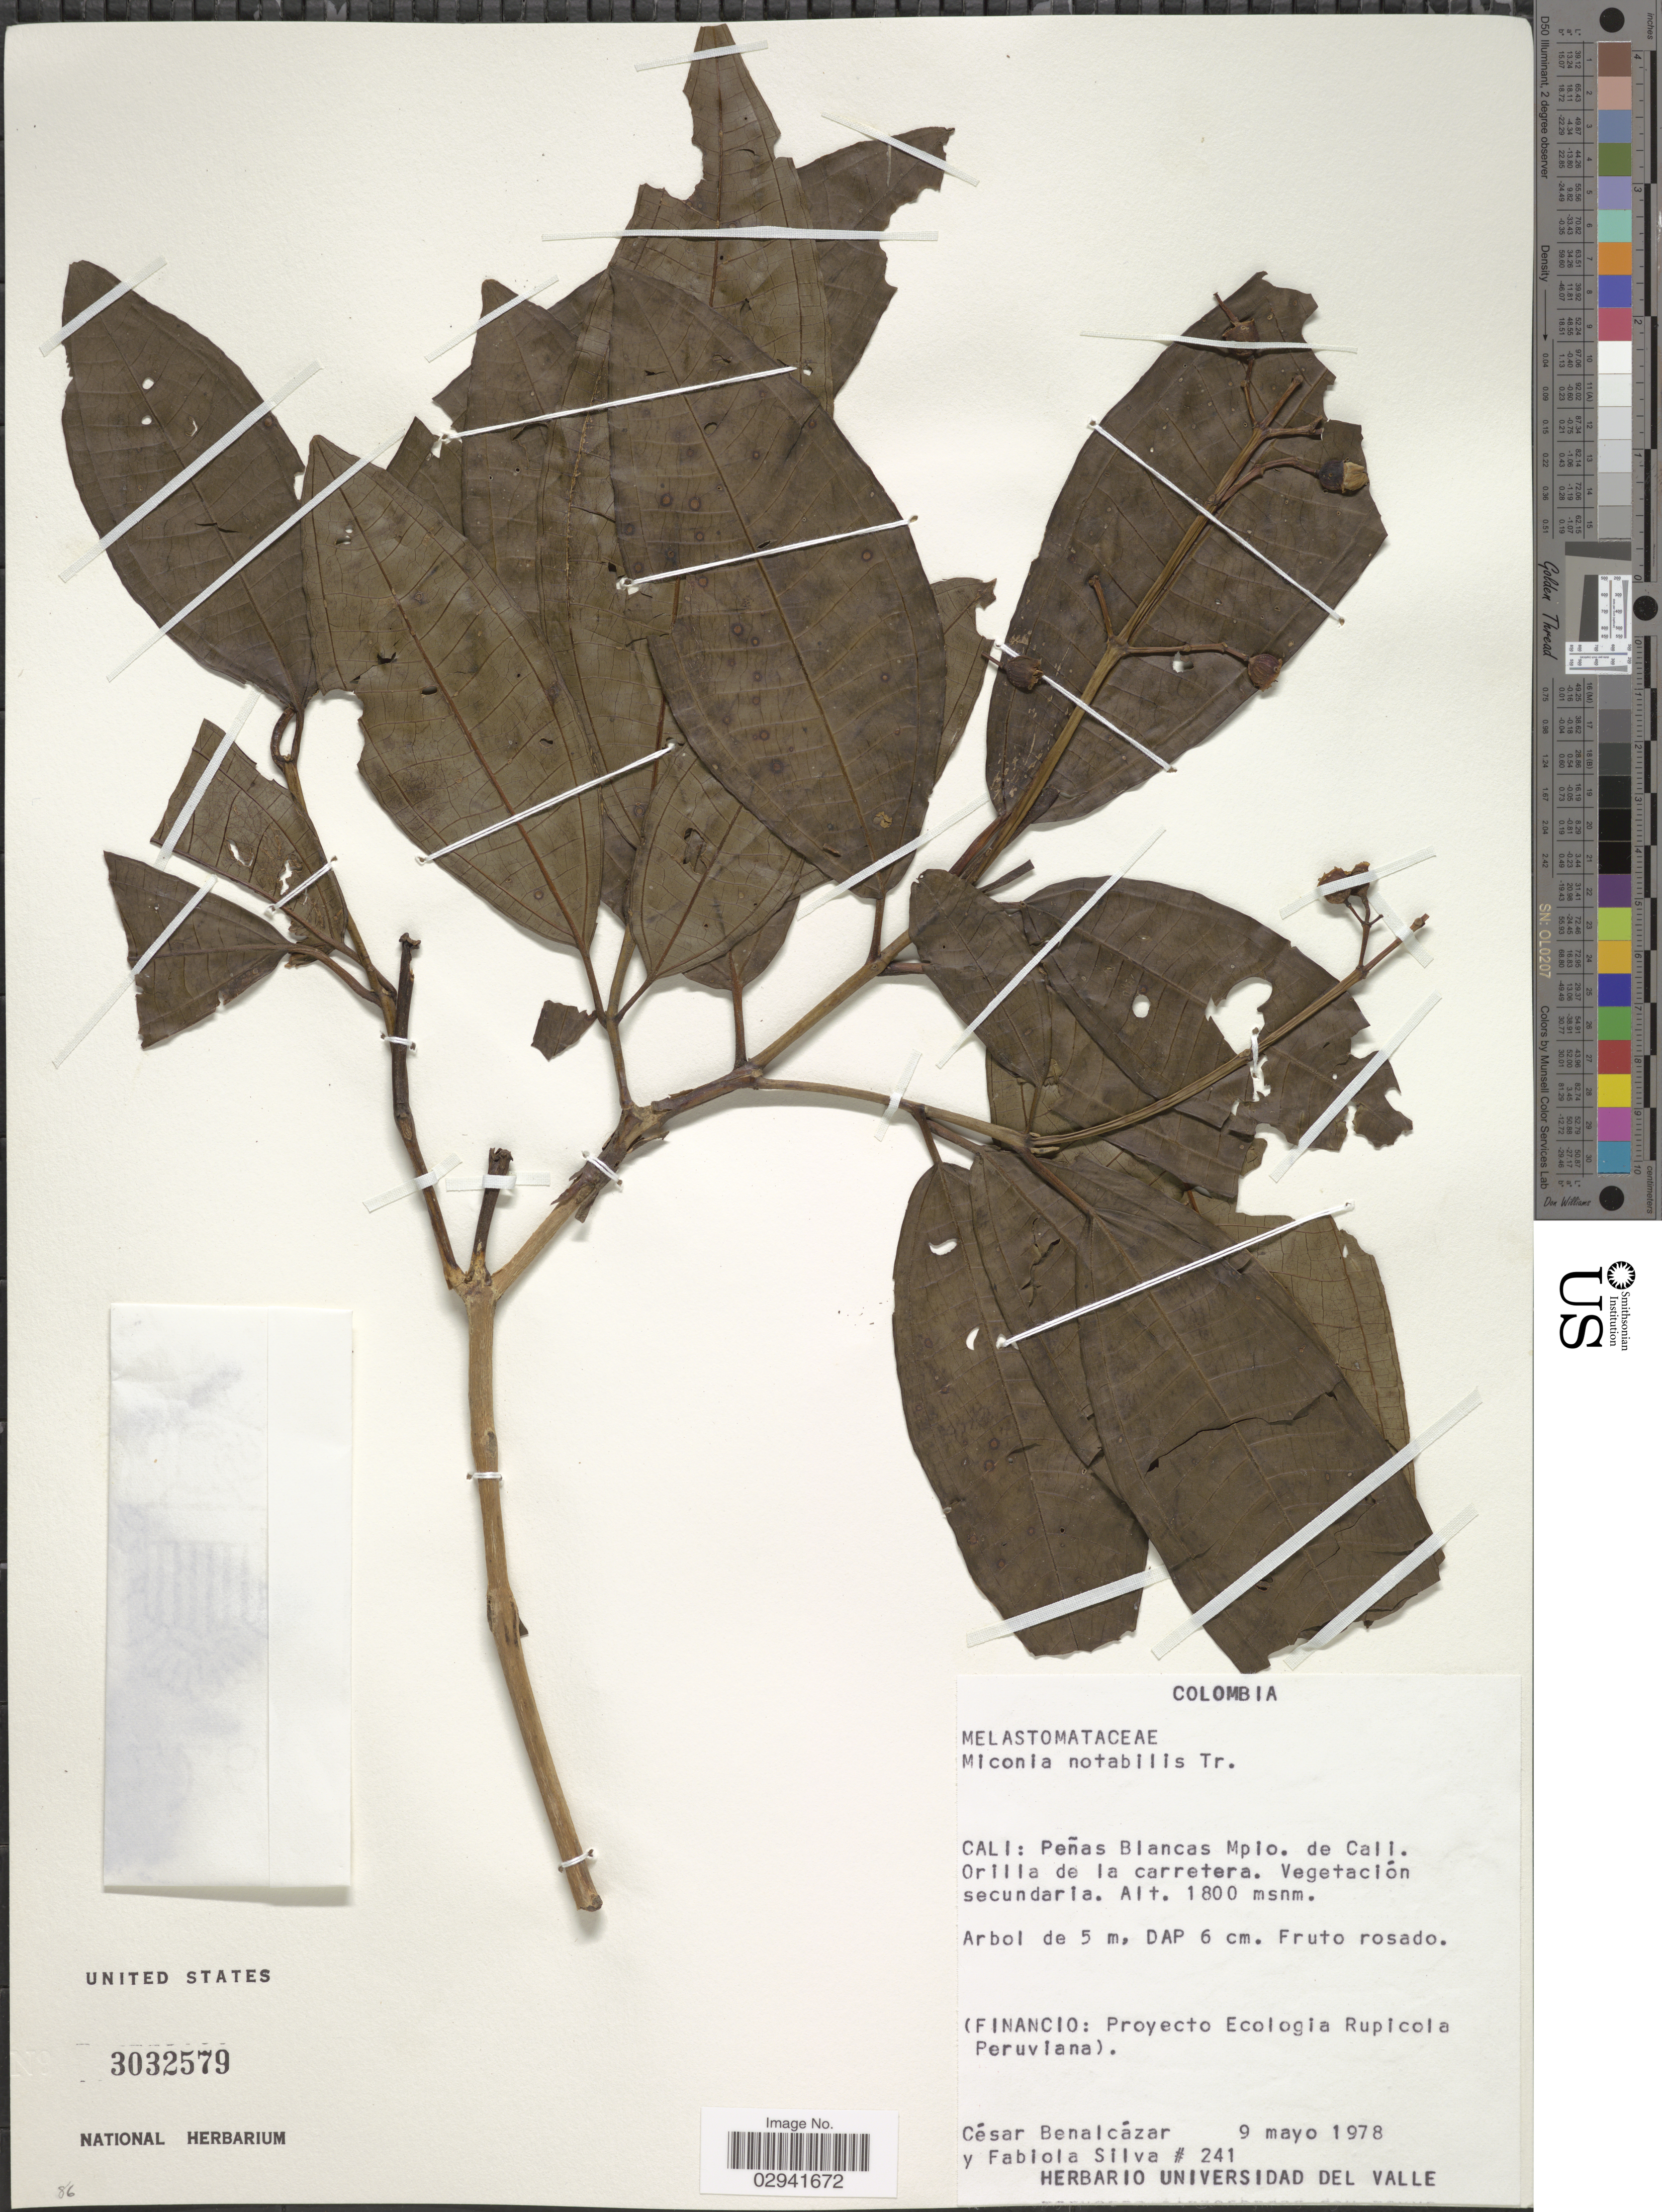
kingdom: Plantae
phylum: Tracheophyta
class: Magnoliopsida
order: Myrtales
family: Melastomataceae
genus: Miconia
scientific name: Miconia notabilis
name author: Triana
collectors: C. Benalcazar & F. Silva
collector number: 241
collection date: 1978-05-09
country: Colombia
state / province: Valle del Cauca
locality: Cali: Peñas Blancas Mpio. de Cali. Orilla de la carretera.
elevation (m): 1800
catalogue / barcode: US 3032579